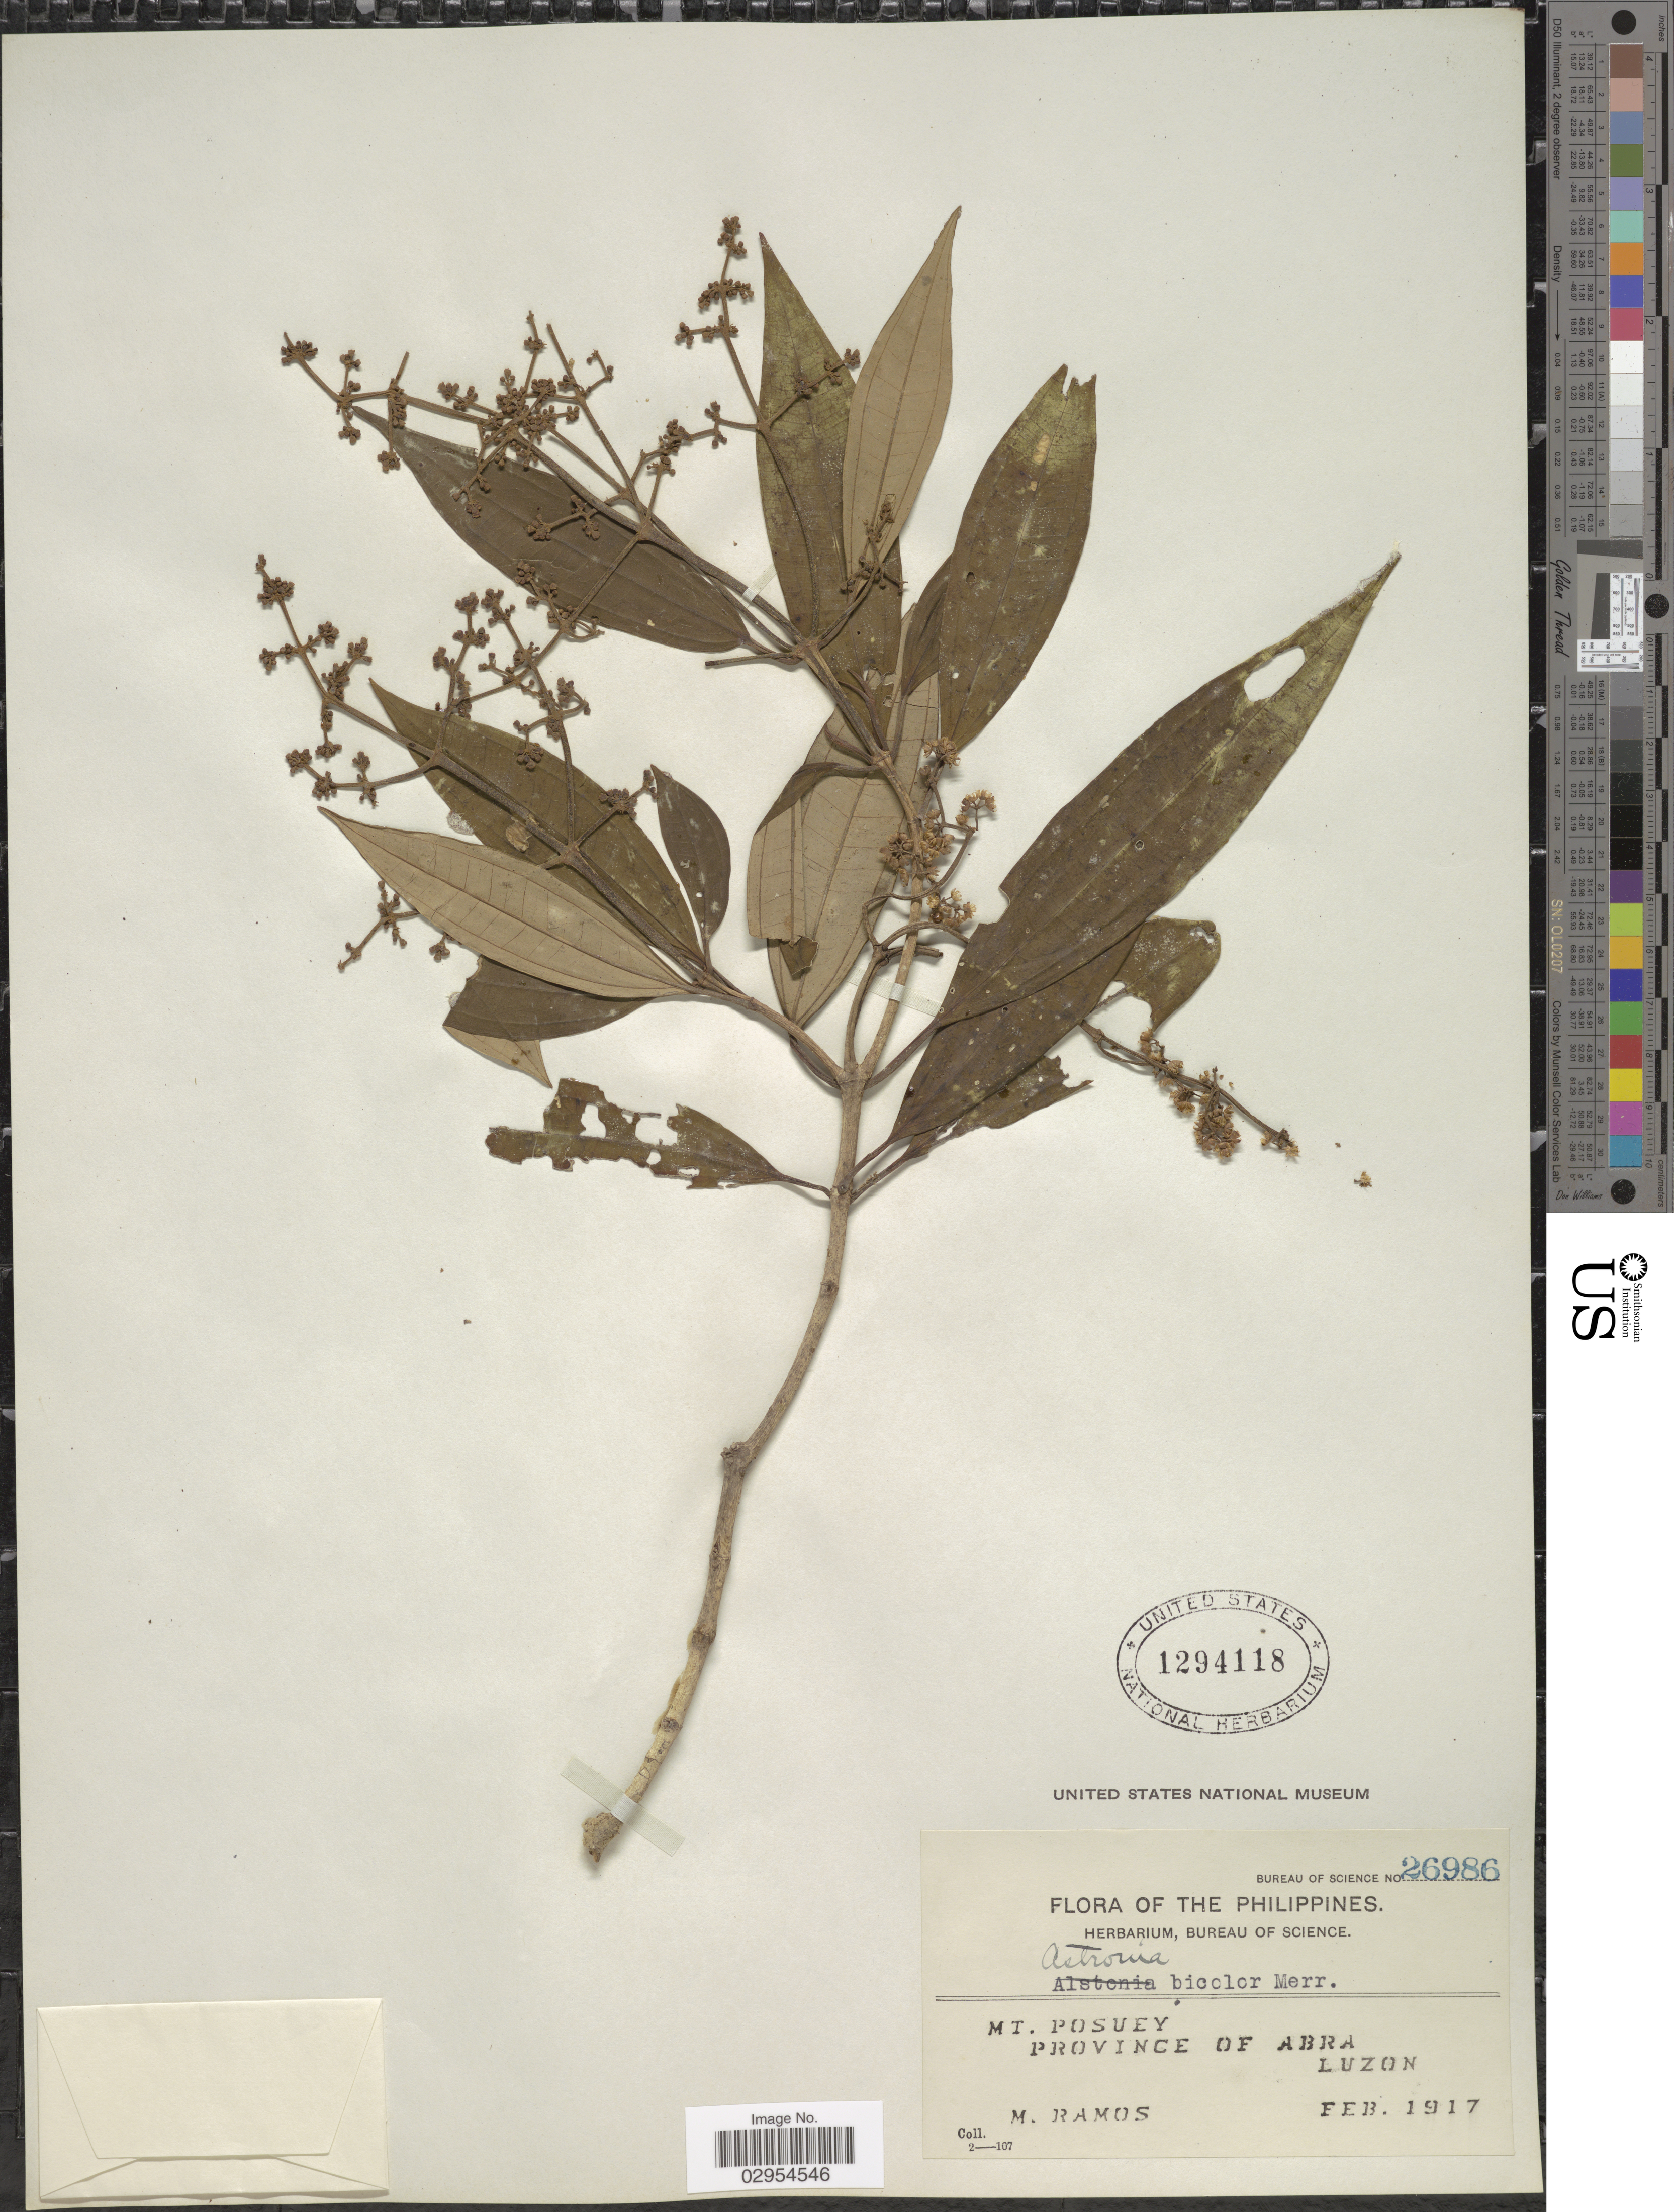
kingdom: Plantae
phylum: Tracheophyta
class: Magnoliopsida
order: Myrtales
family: Melastomataceae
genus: Astronia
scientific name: Astronia bicolor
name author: Merr.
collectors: M. Ramos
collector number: Bureau of Science 26986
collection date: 1917-02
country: Philippines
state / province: Cordillera (Administrative Region)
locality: Mt. Posuey. Province of Abra. Luzon.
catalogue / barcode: US 1294118